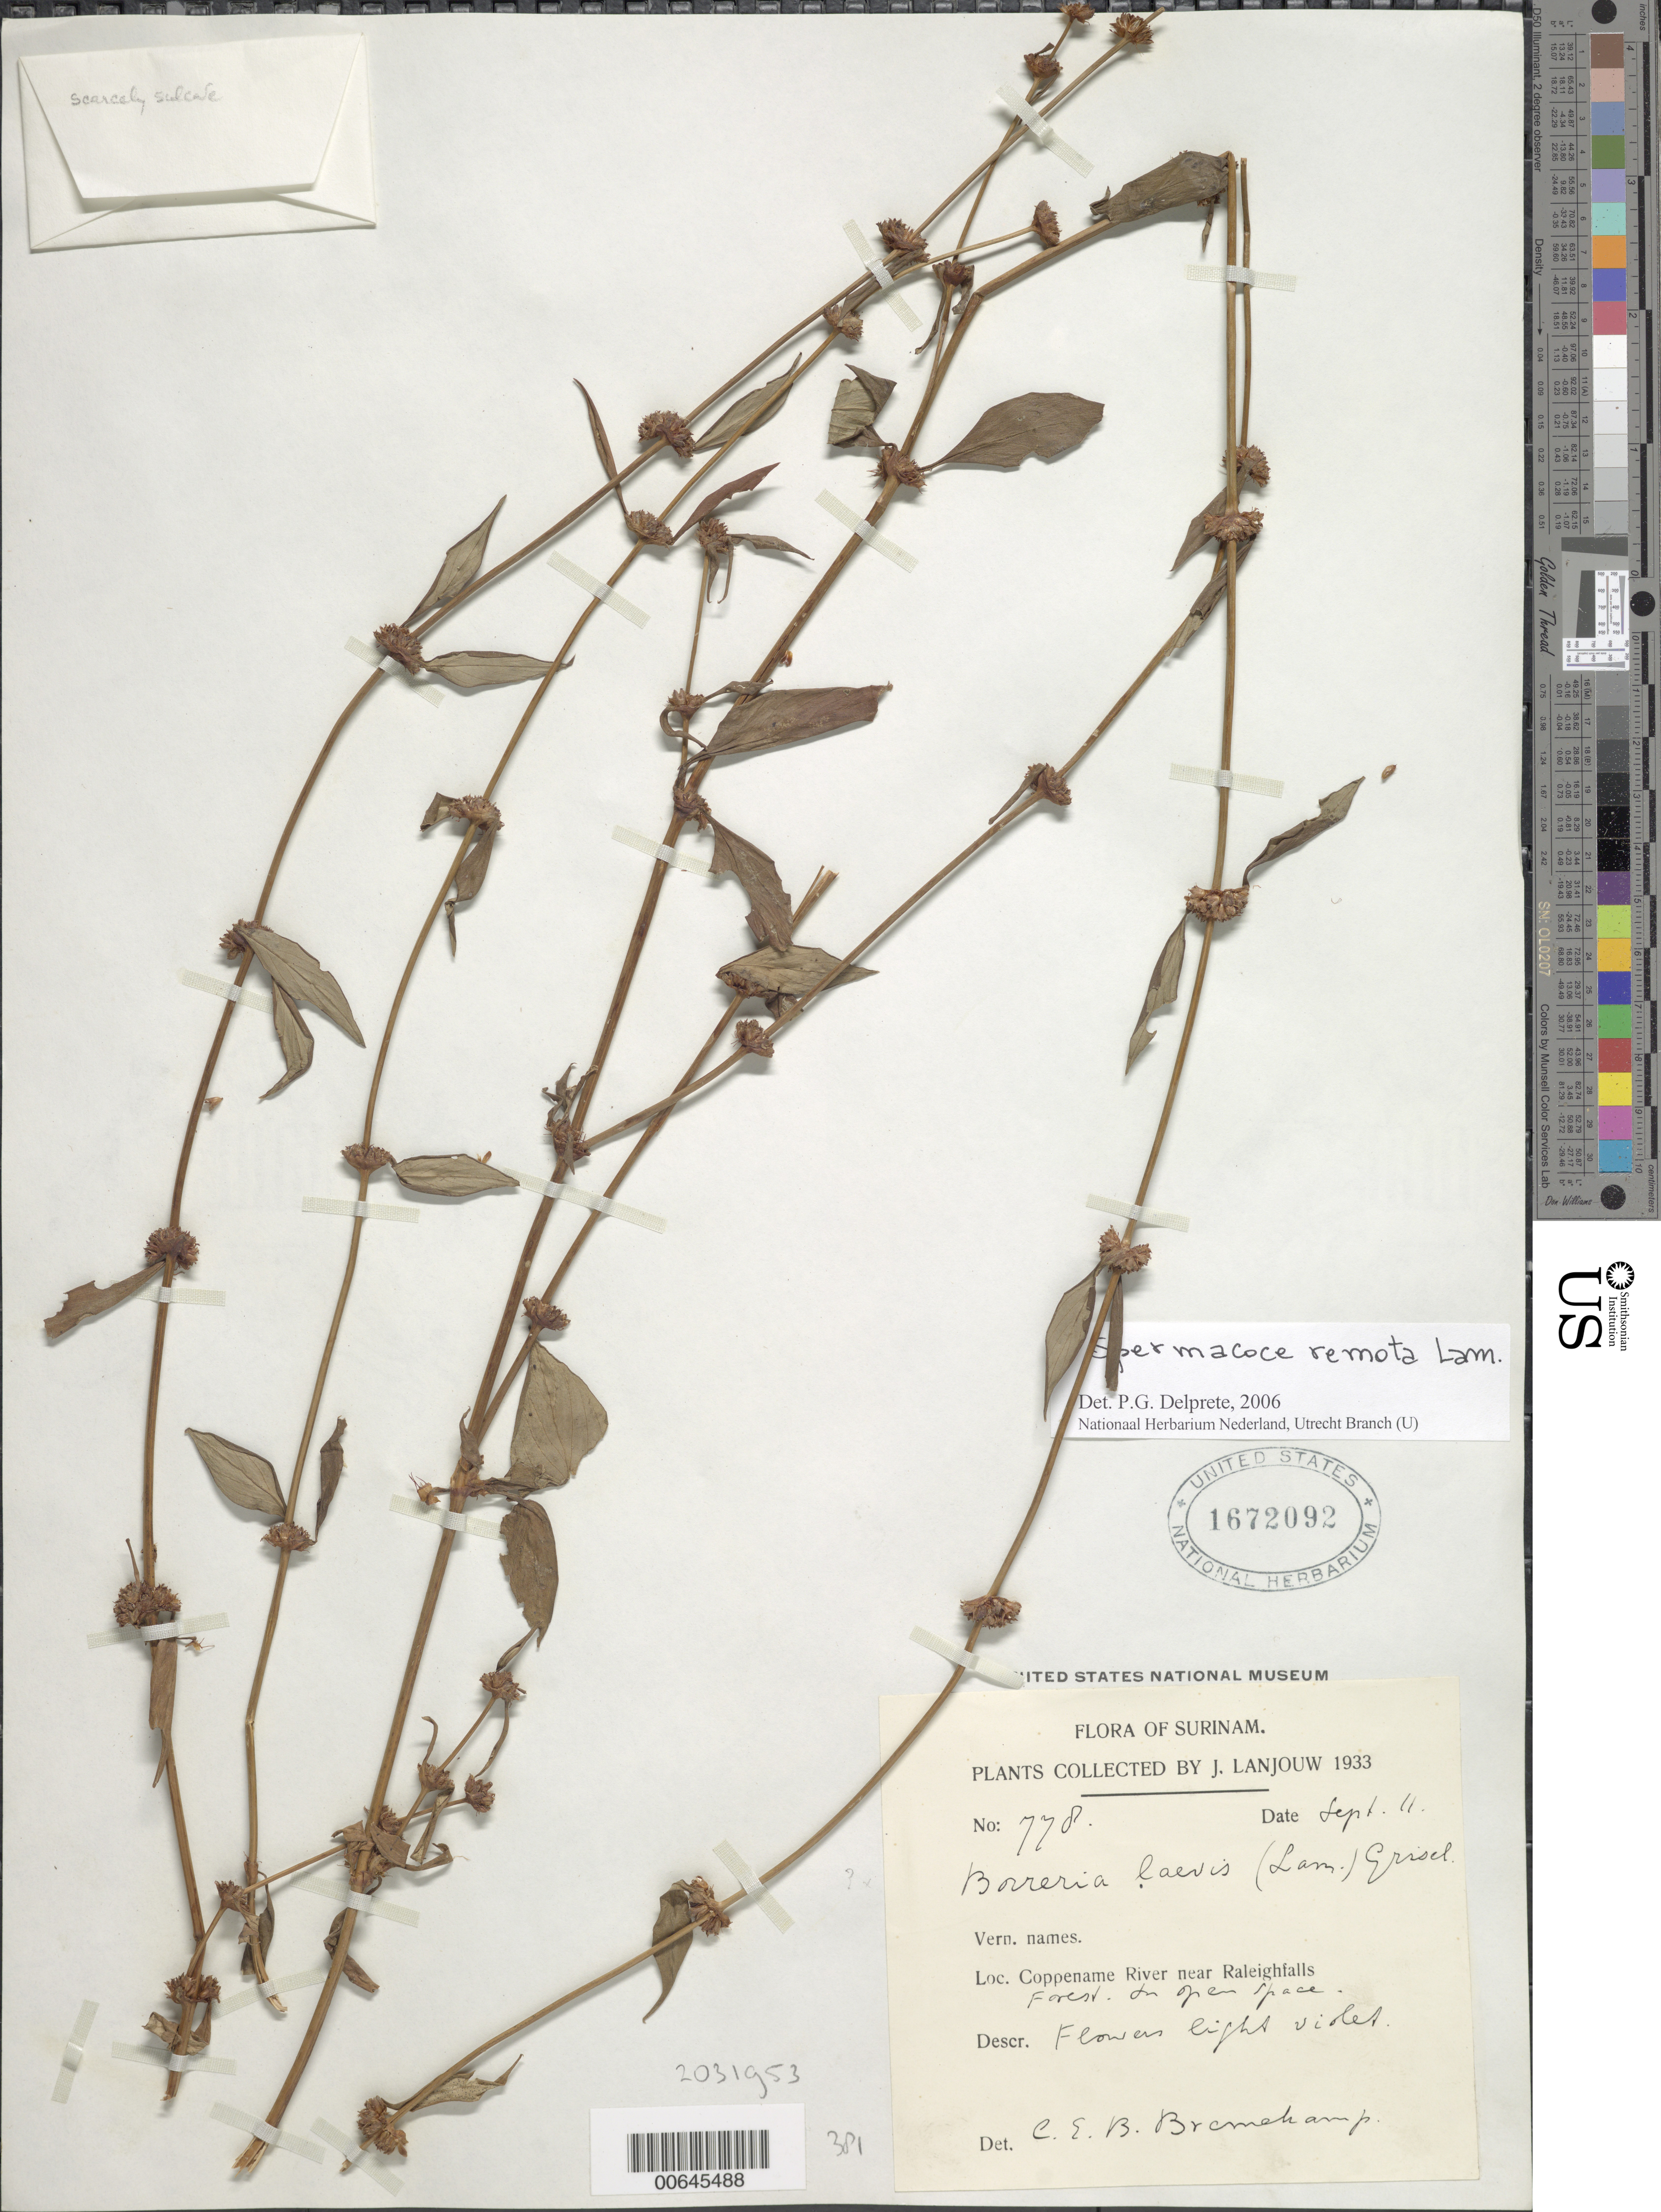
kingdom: Plantae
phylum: Tracheophyta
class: Magnoliopsida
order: Gentianales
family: Rubiaceae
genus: Spermacoce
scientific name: Spermacoce remota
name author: Lam.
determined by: Delprete, P. G., Herb. de Guyane Cay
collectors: J. Lanjouw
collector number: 778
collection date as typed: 11-Sep-33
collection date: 1933-09-11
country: Suriname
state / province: Saramacca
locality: Coppename R., near Raleigh Falls, Voltzberg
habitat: Forest. In open space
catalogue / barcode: US 1672092